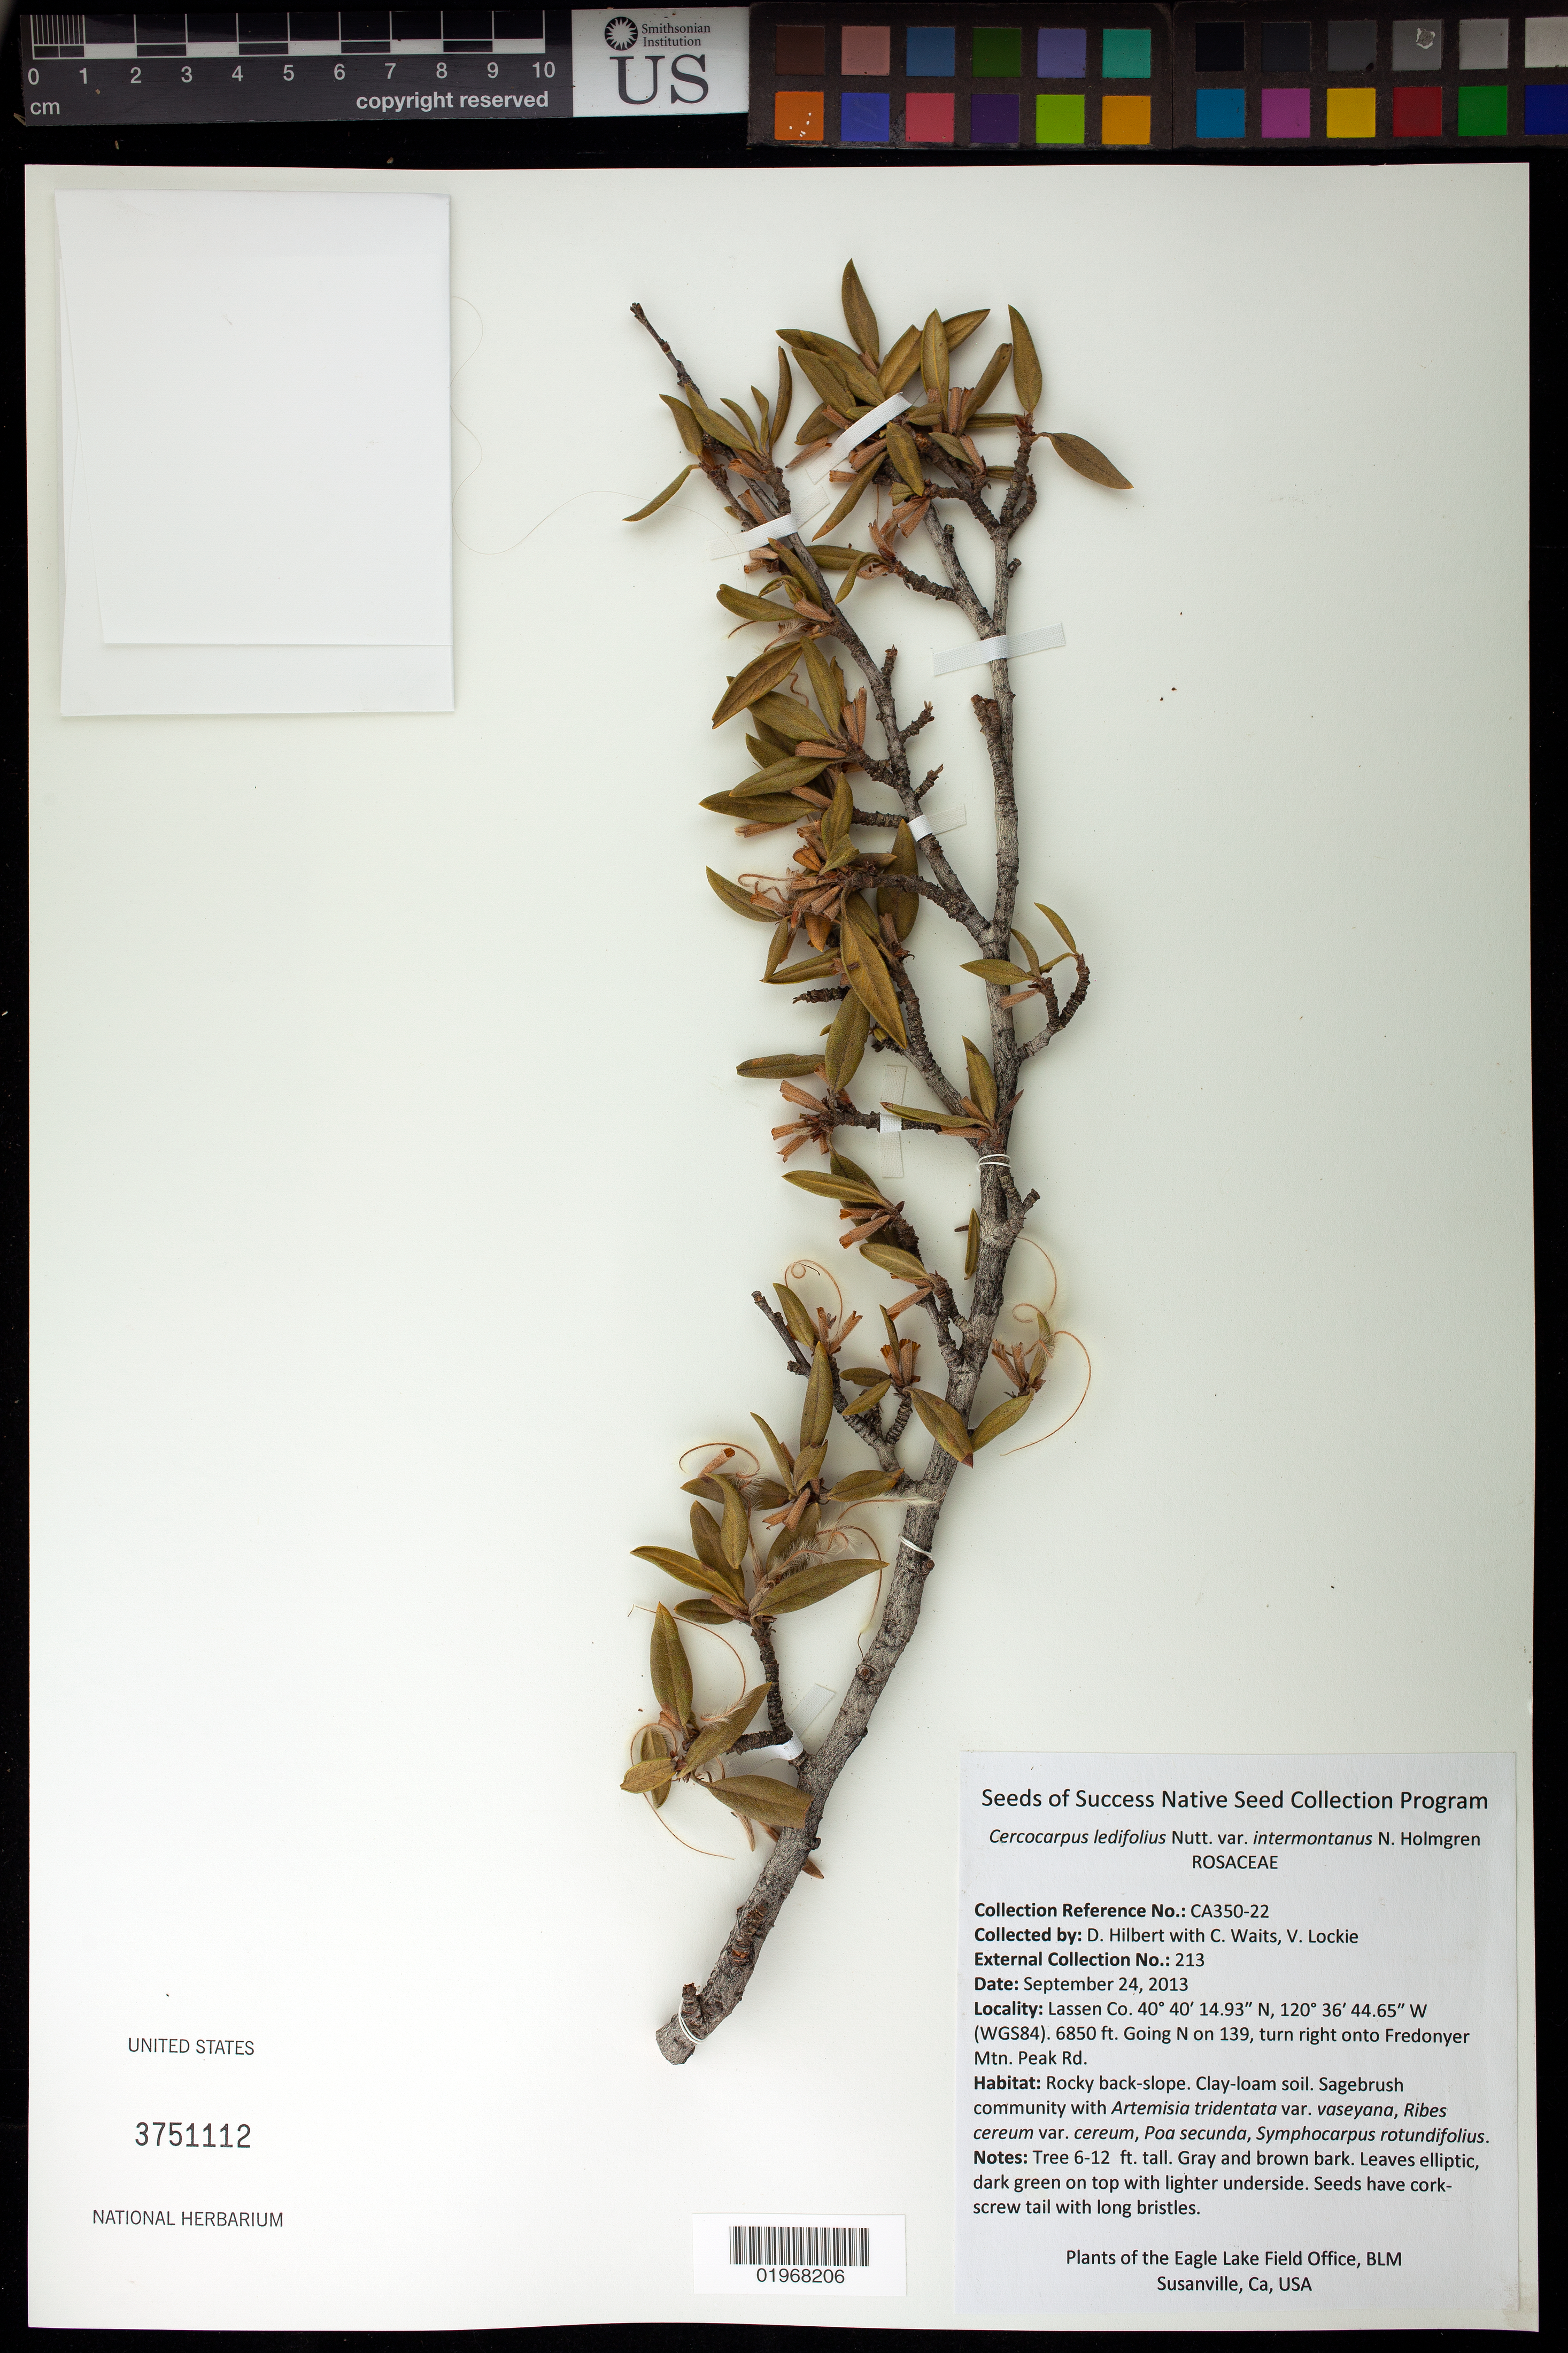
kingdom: Plantae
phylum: Tracheophyta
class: Magnoliopsida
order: Rosales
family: Rosaceae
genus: Cercocarpus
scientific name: Cercocarpus ledifolius var. intermontanus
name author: Nutt.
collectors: D. Hilbert, C. Waits & V. Lockie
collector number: CA350-22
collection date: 2013-09-24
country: United States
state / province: California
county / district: Lassen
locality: Fredonyer Mtn Peak Rd.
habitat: Rocky back-slope. Clay- loam soil. Sagebrush community with Ribes cereum var. cereum, Poa secunda, ect.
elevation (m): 2088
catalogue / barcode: US 3751112